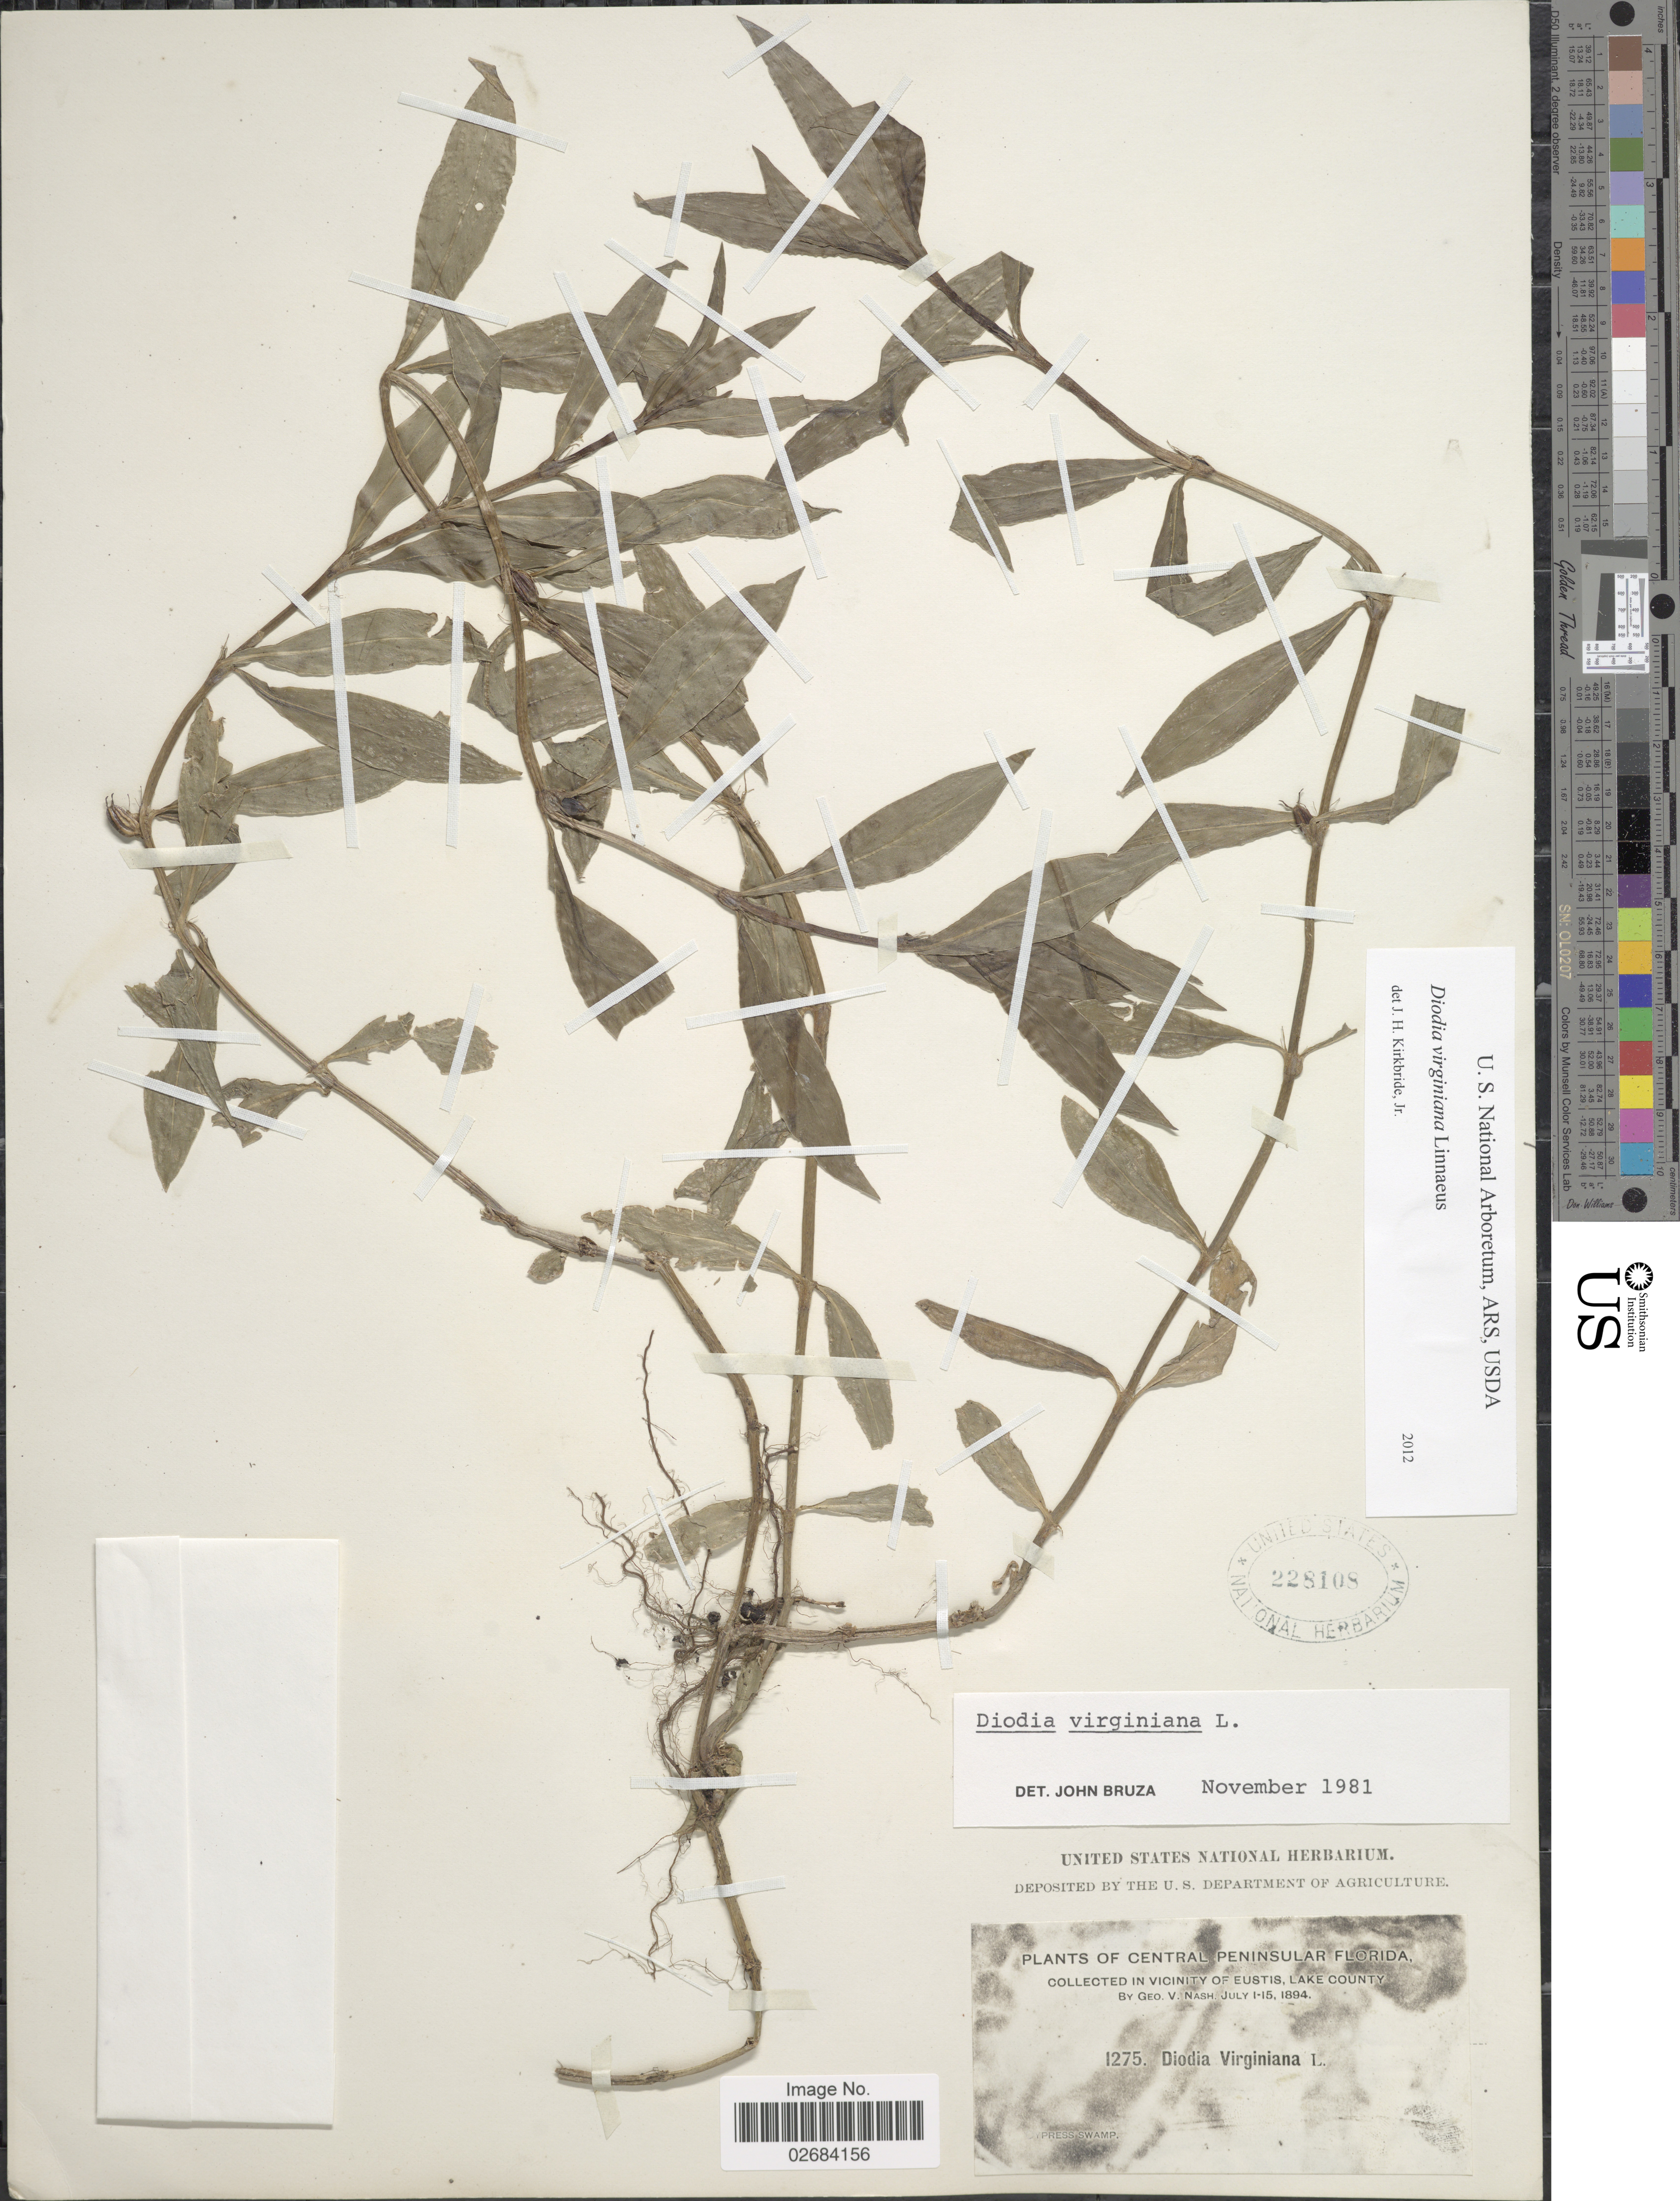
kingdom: Plantae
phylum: Tracheophyta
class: Magnoliopsida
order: Gentianales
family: Rubiaceae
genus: Diodia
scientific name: Diodia virginiana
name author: L.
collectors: G. V. Nash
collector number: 1275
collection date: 1894-07-01/1894-07-15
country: United States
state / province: Florida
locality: Central Peninsular Florida, in vicinity of Eustis, Lake County, Cypress Swamp.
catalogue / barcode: US 228108